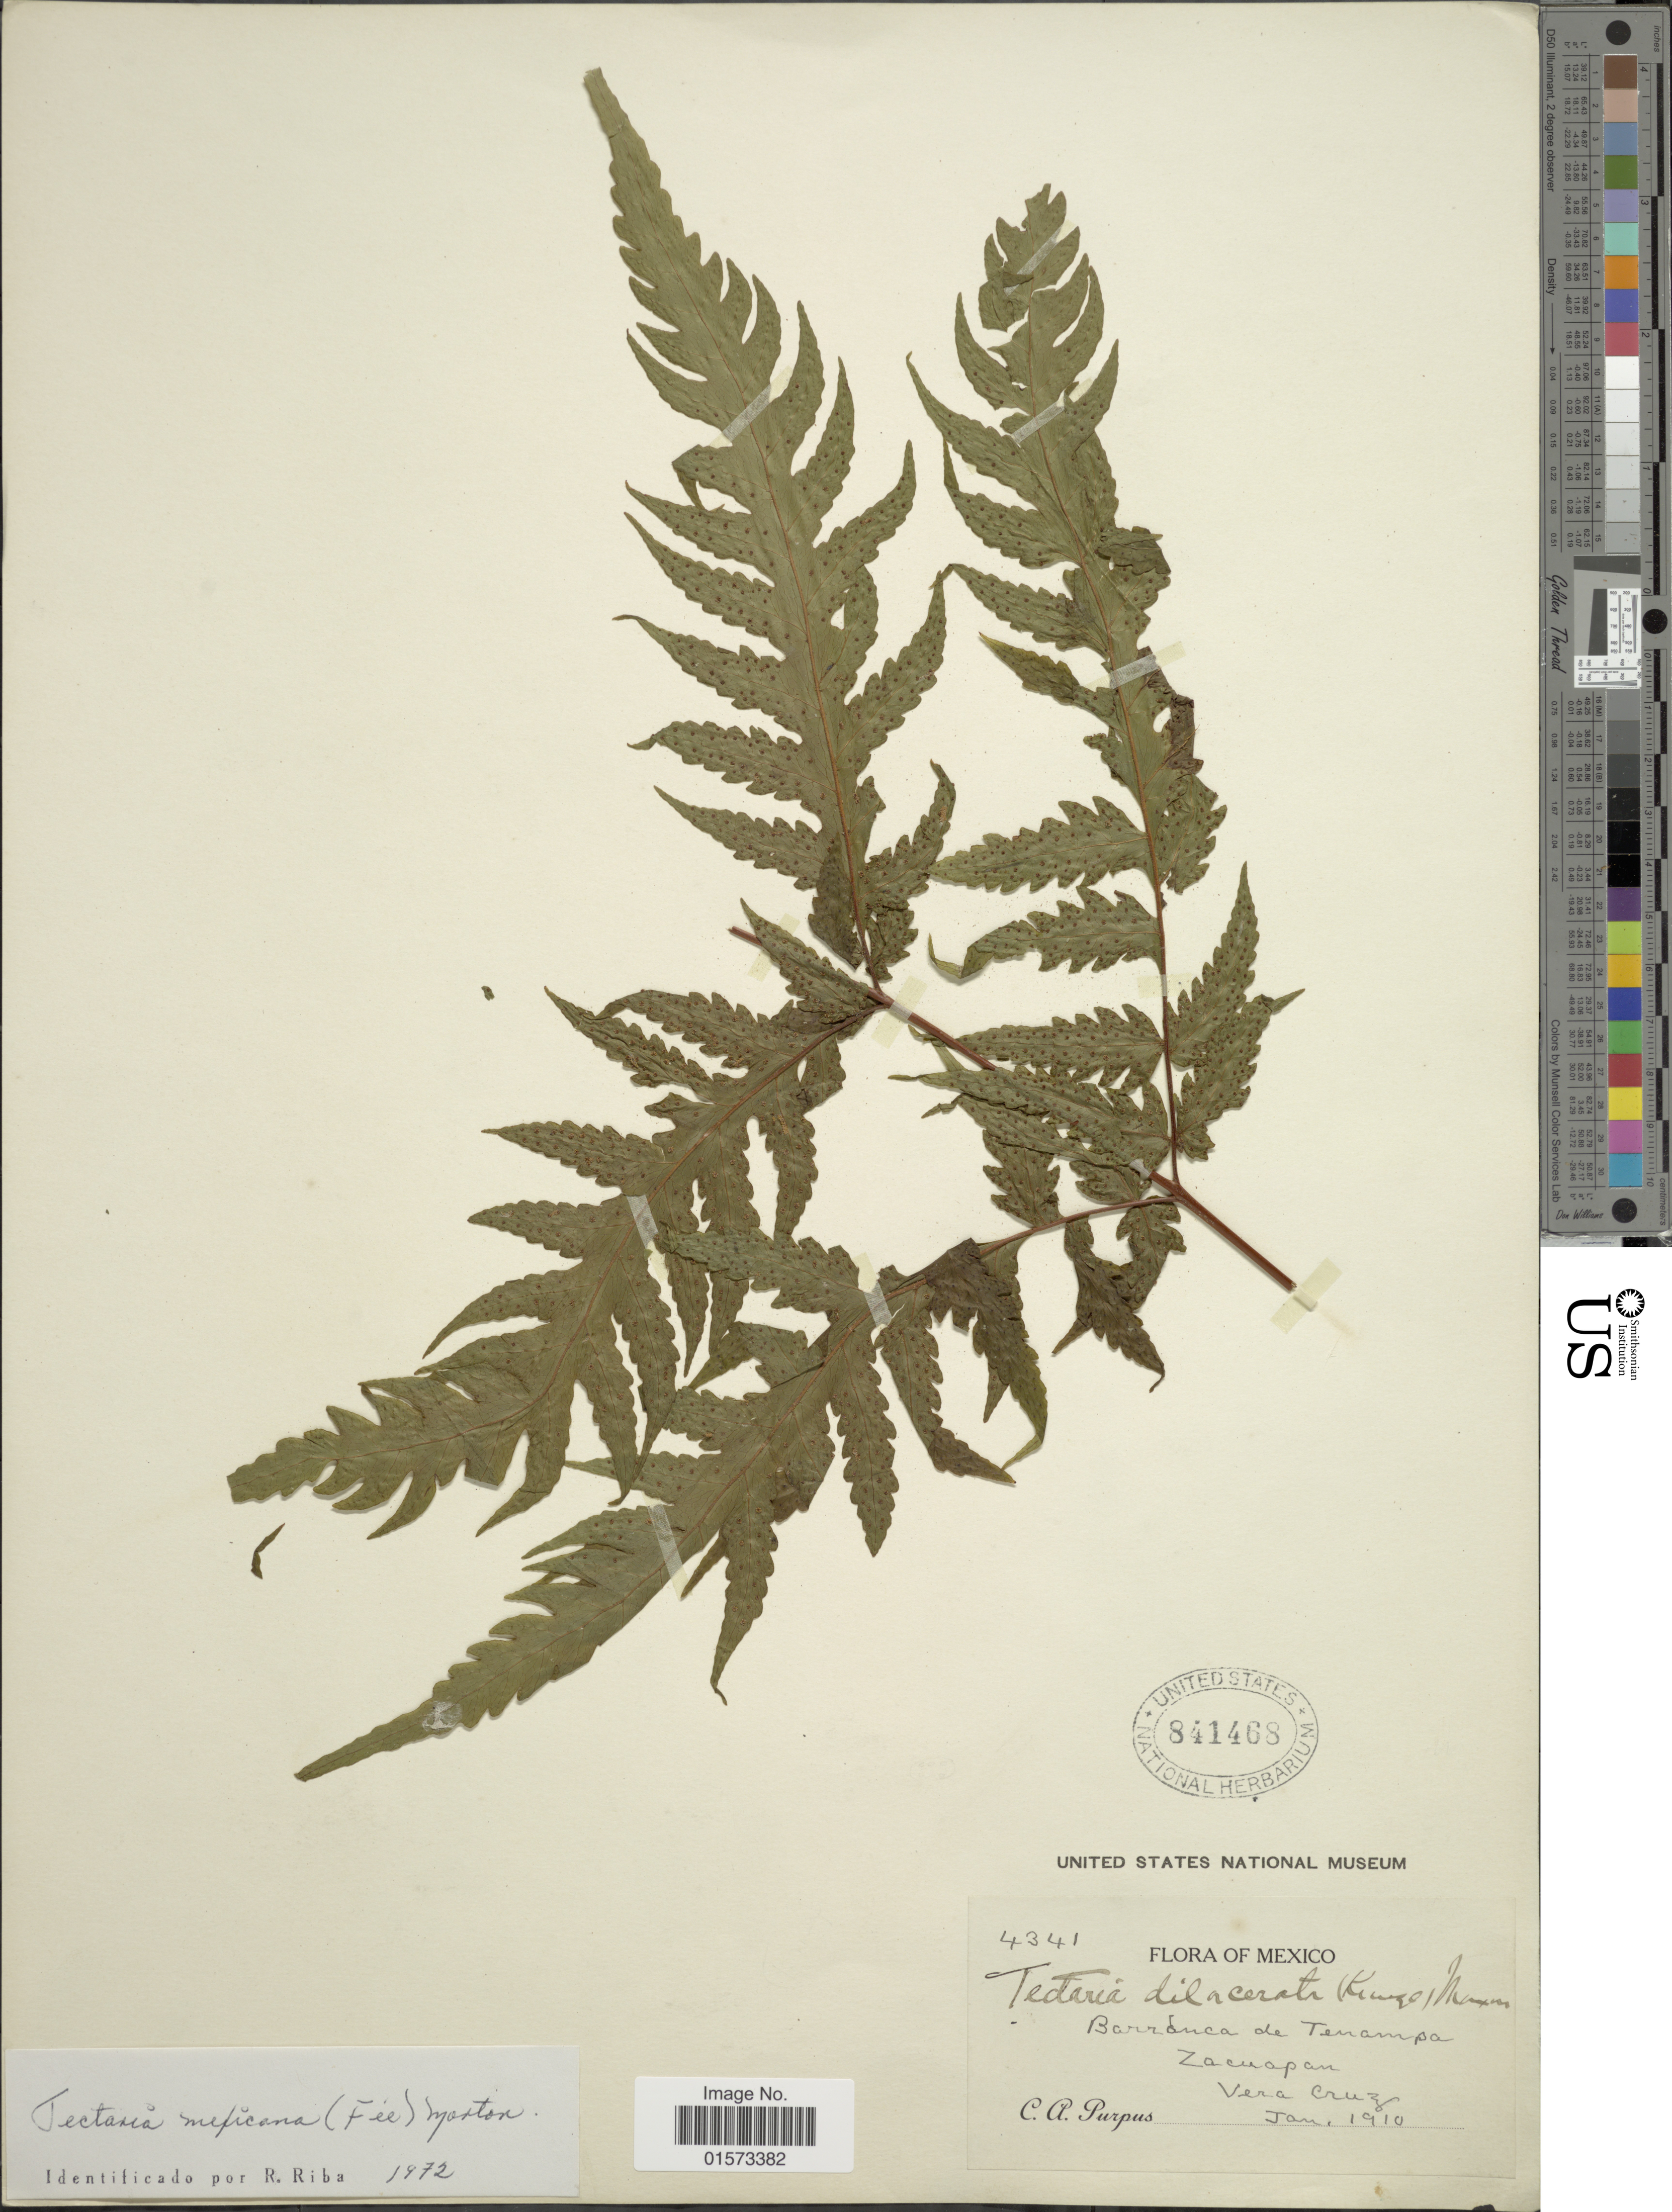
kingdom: Plantae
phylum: Tracheophyta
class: Polypodiopsida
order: Polypodiales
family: Tectariaceae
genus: Tectaria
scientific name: Tectaria mexicana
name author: (Fée) C.V. Morton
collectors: C. A. Purpus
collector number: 4341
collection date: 1910-01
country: Mexico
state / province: Veracruz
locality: Barranca de Tenampa. Zacuapan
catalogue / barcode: US 841468